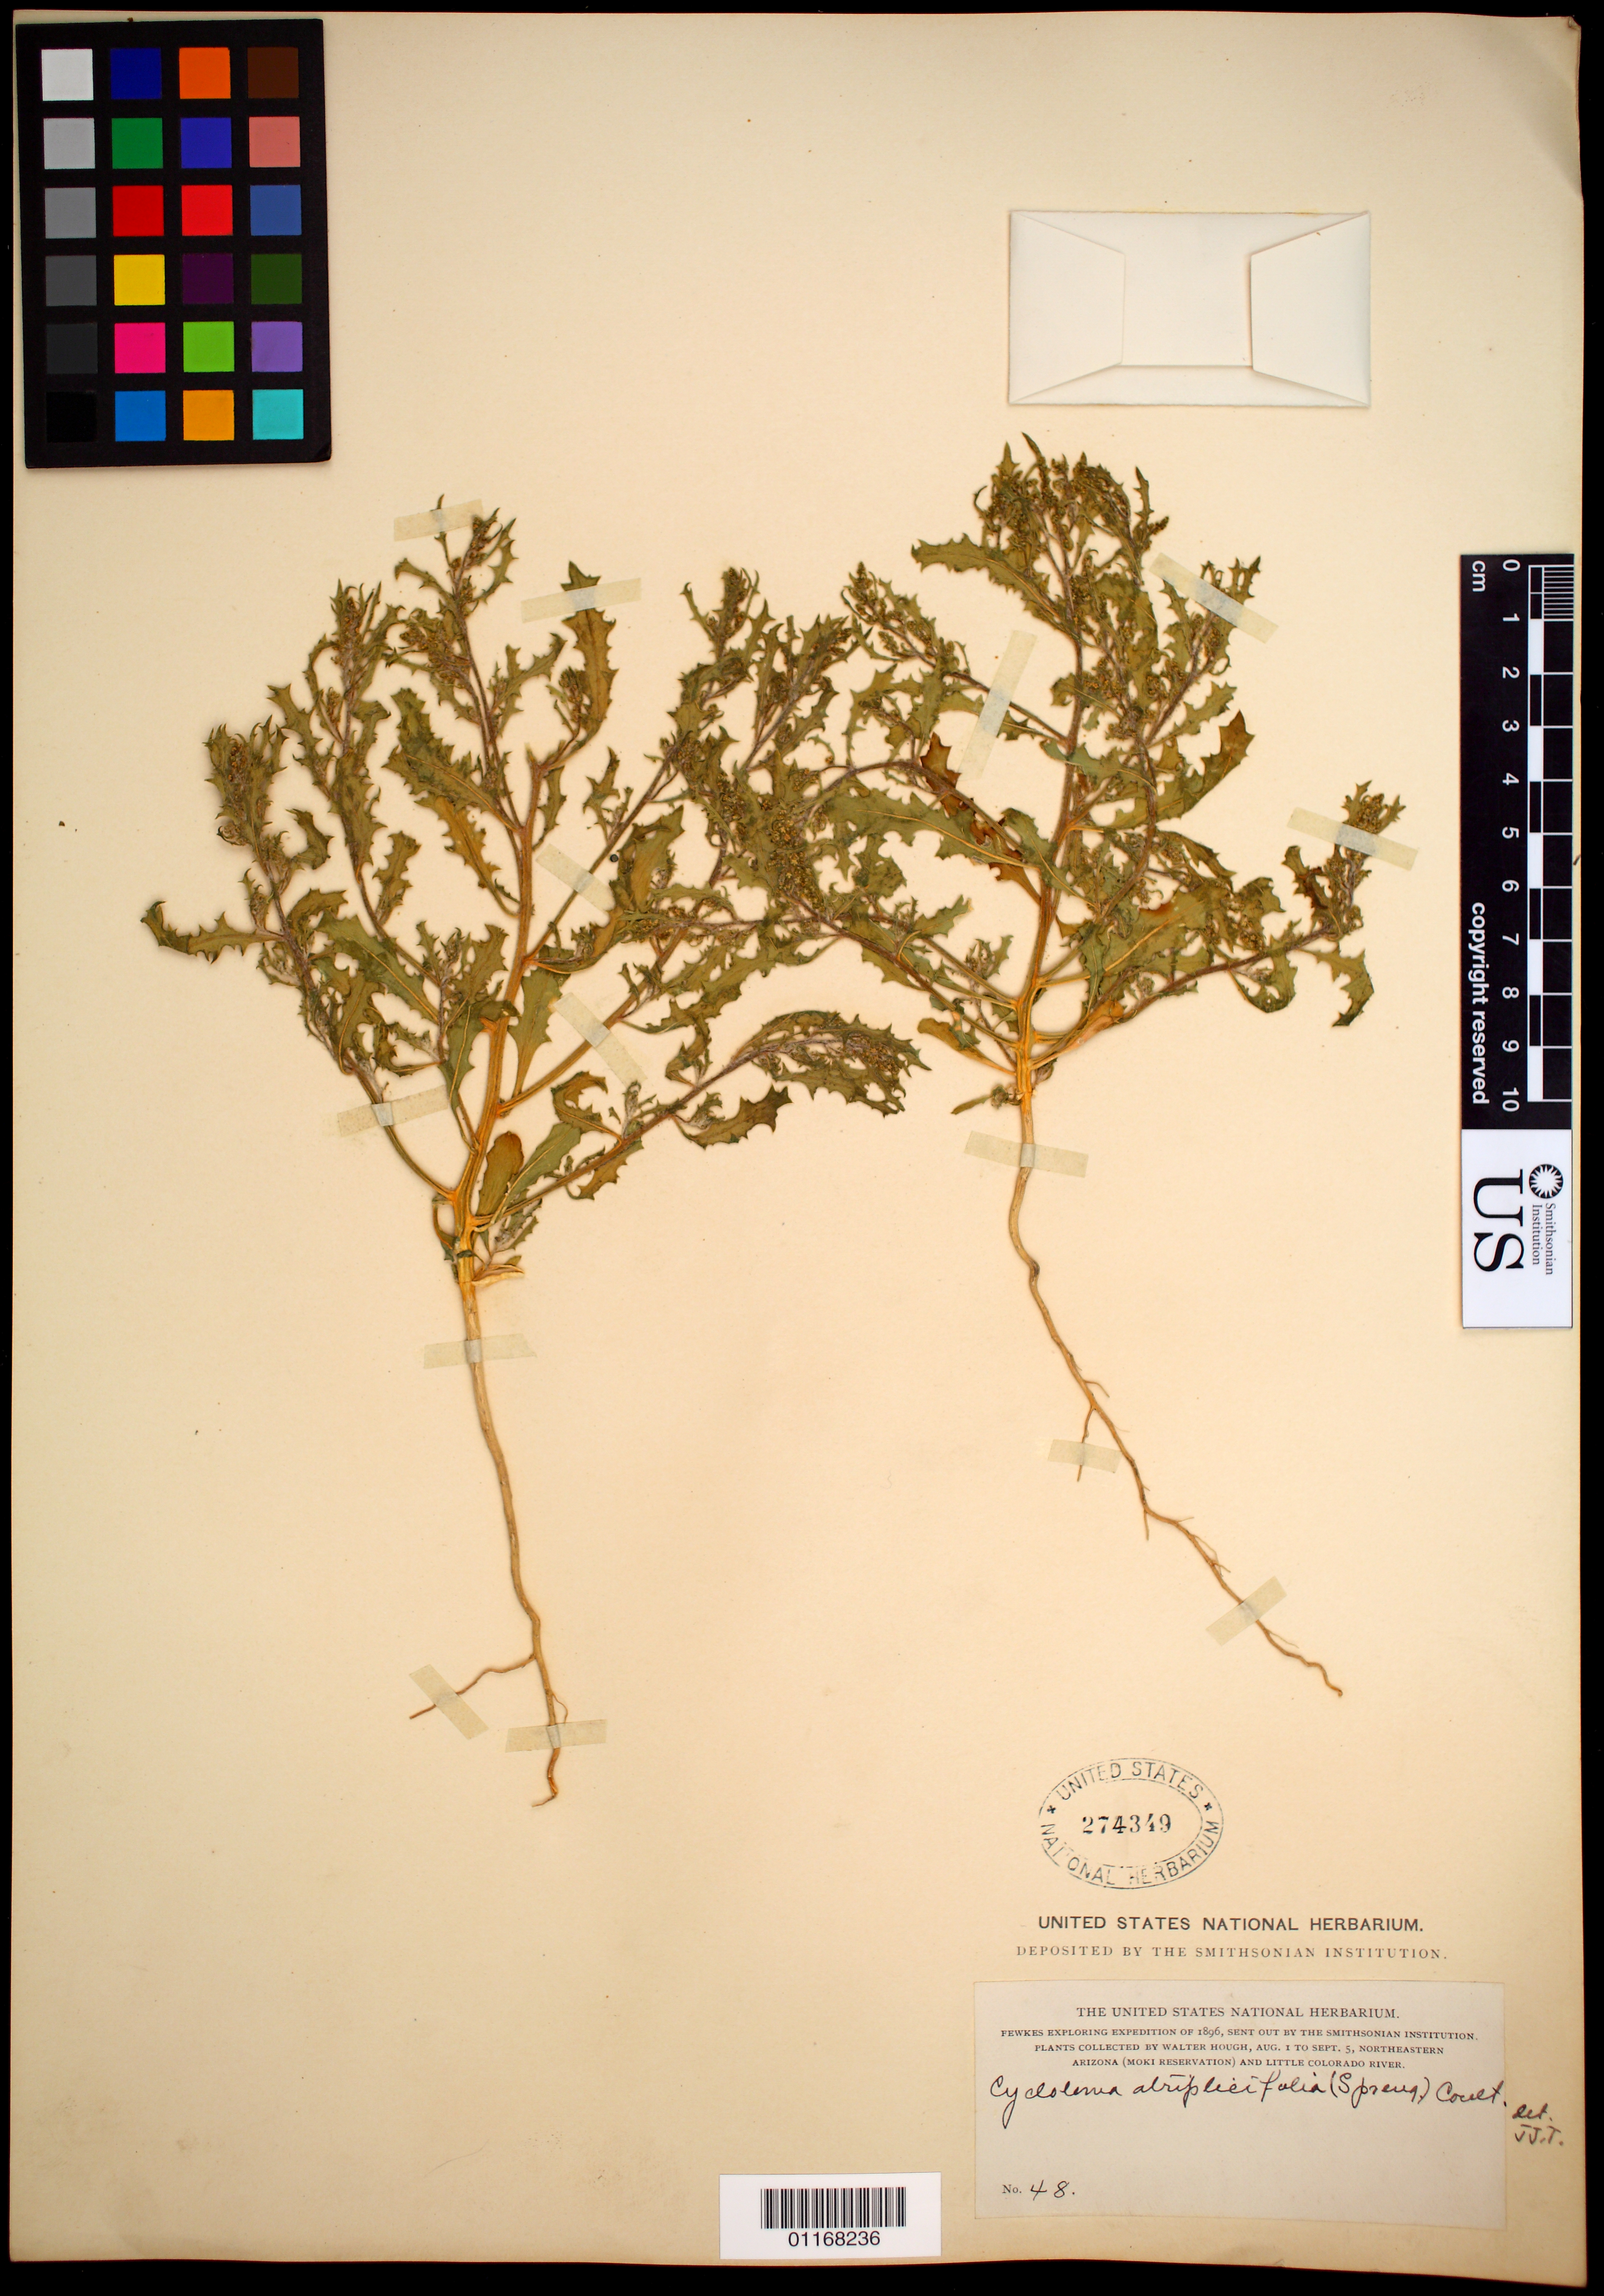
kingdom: Plantae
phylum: Tracheophyta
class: Magnoliopsida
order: Caryophyllales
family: Amaranthaceae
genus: Dysphania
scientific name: Dysphania atriplicifolia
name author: (Spreng.) G. Kadereit et al.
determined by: U.S. National Herbarium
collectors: W. Hough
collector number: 48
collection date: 1896-08-01/1896-09-05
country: United States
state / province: Arizona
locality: Northeastern Arizona (Moki Reservation) and Little Colorado River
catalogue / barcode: US 274349